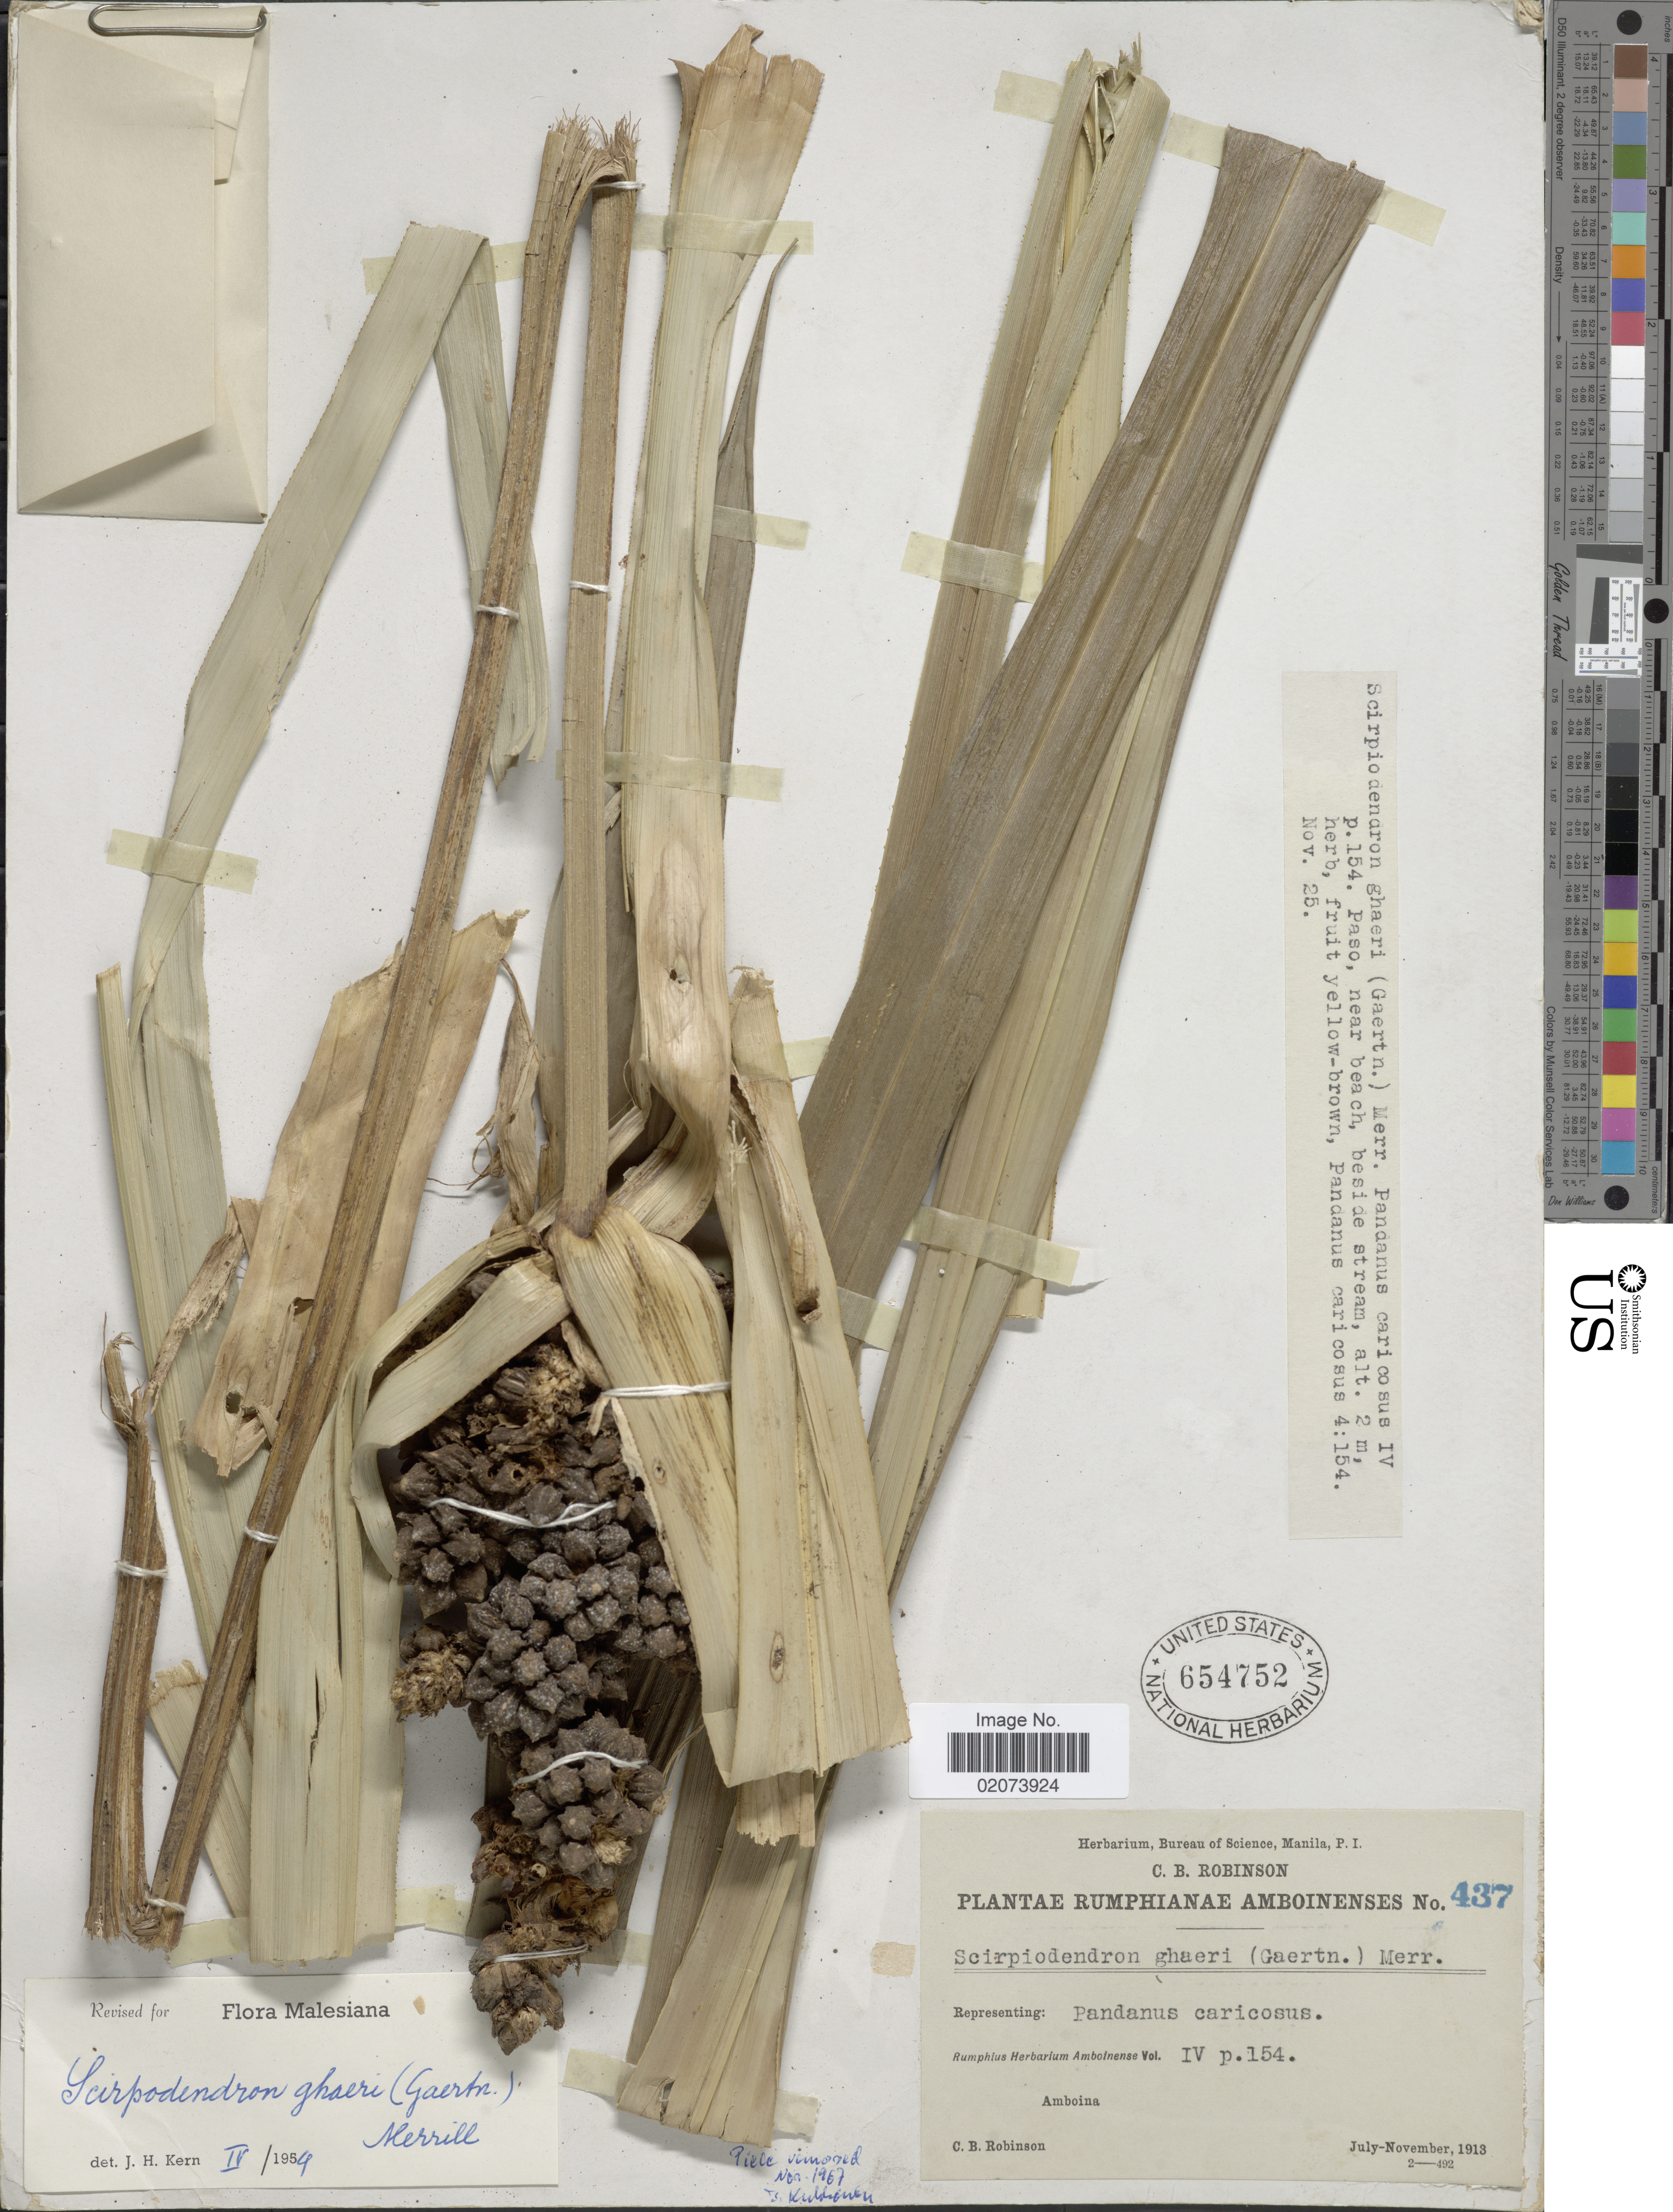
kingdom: Plantae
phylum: Tracheophyta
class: Liliopsida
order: Poales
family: Cyperaceae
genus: Scirpodendron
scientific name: Scirpodendron ghaeri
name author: (Gaertn.) Merr.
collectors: C. Robinson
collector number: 437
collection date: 1913-11-25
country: Indonesia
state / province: Maluku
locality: Amboina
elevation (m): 2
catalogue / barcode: US 654752